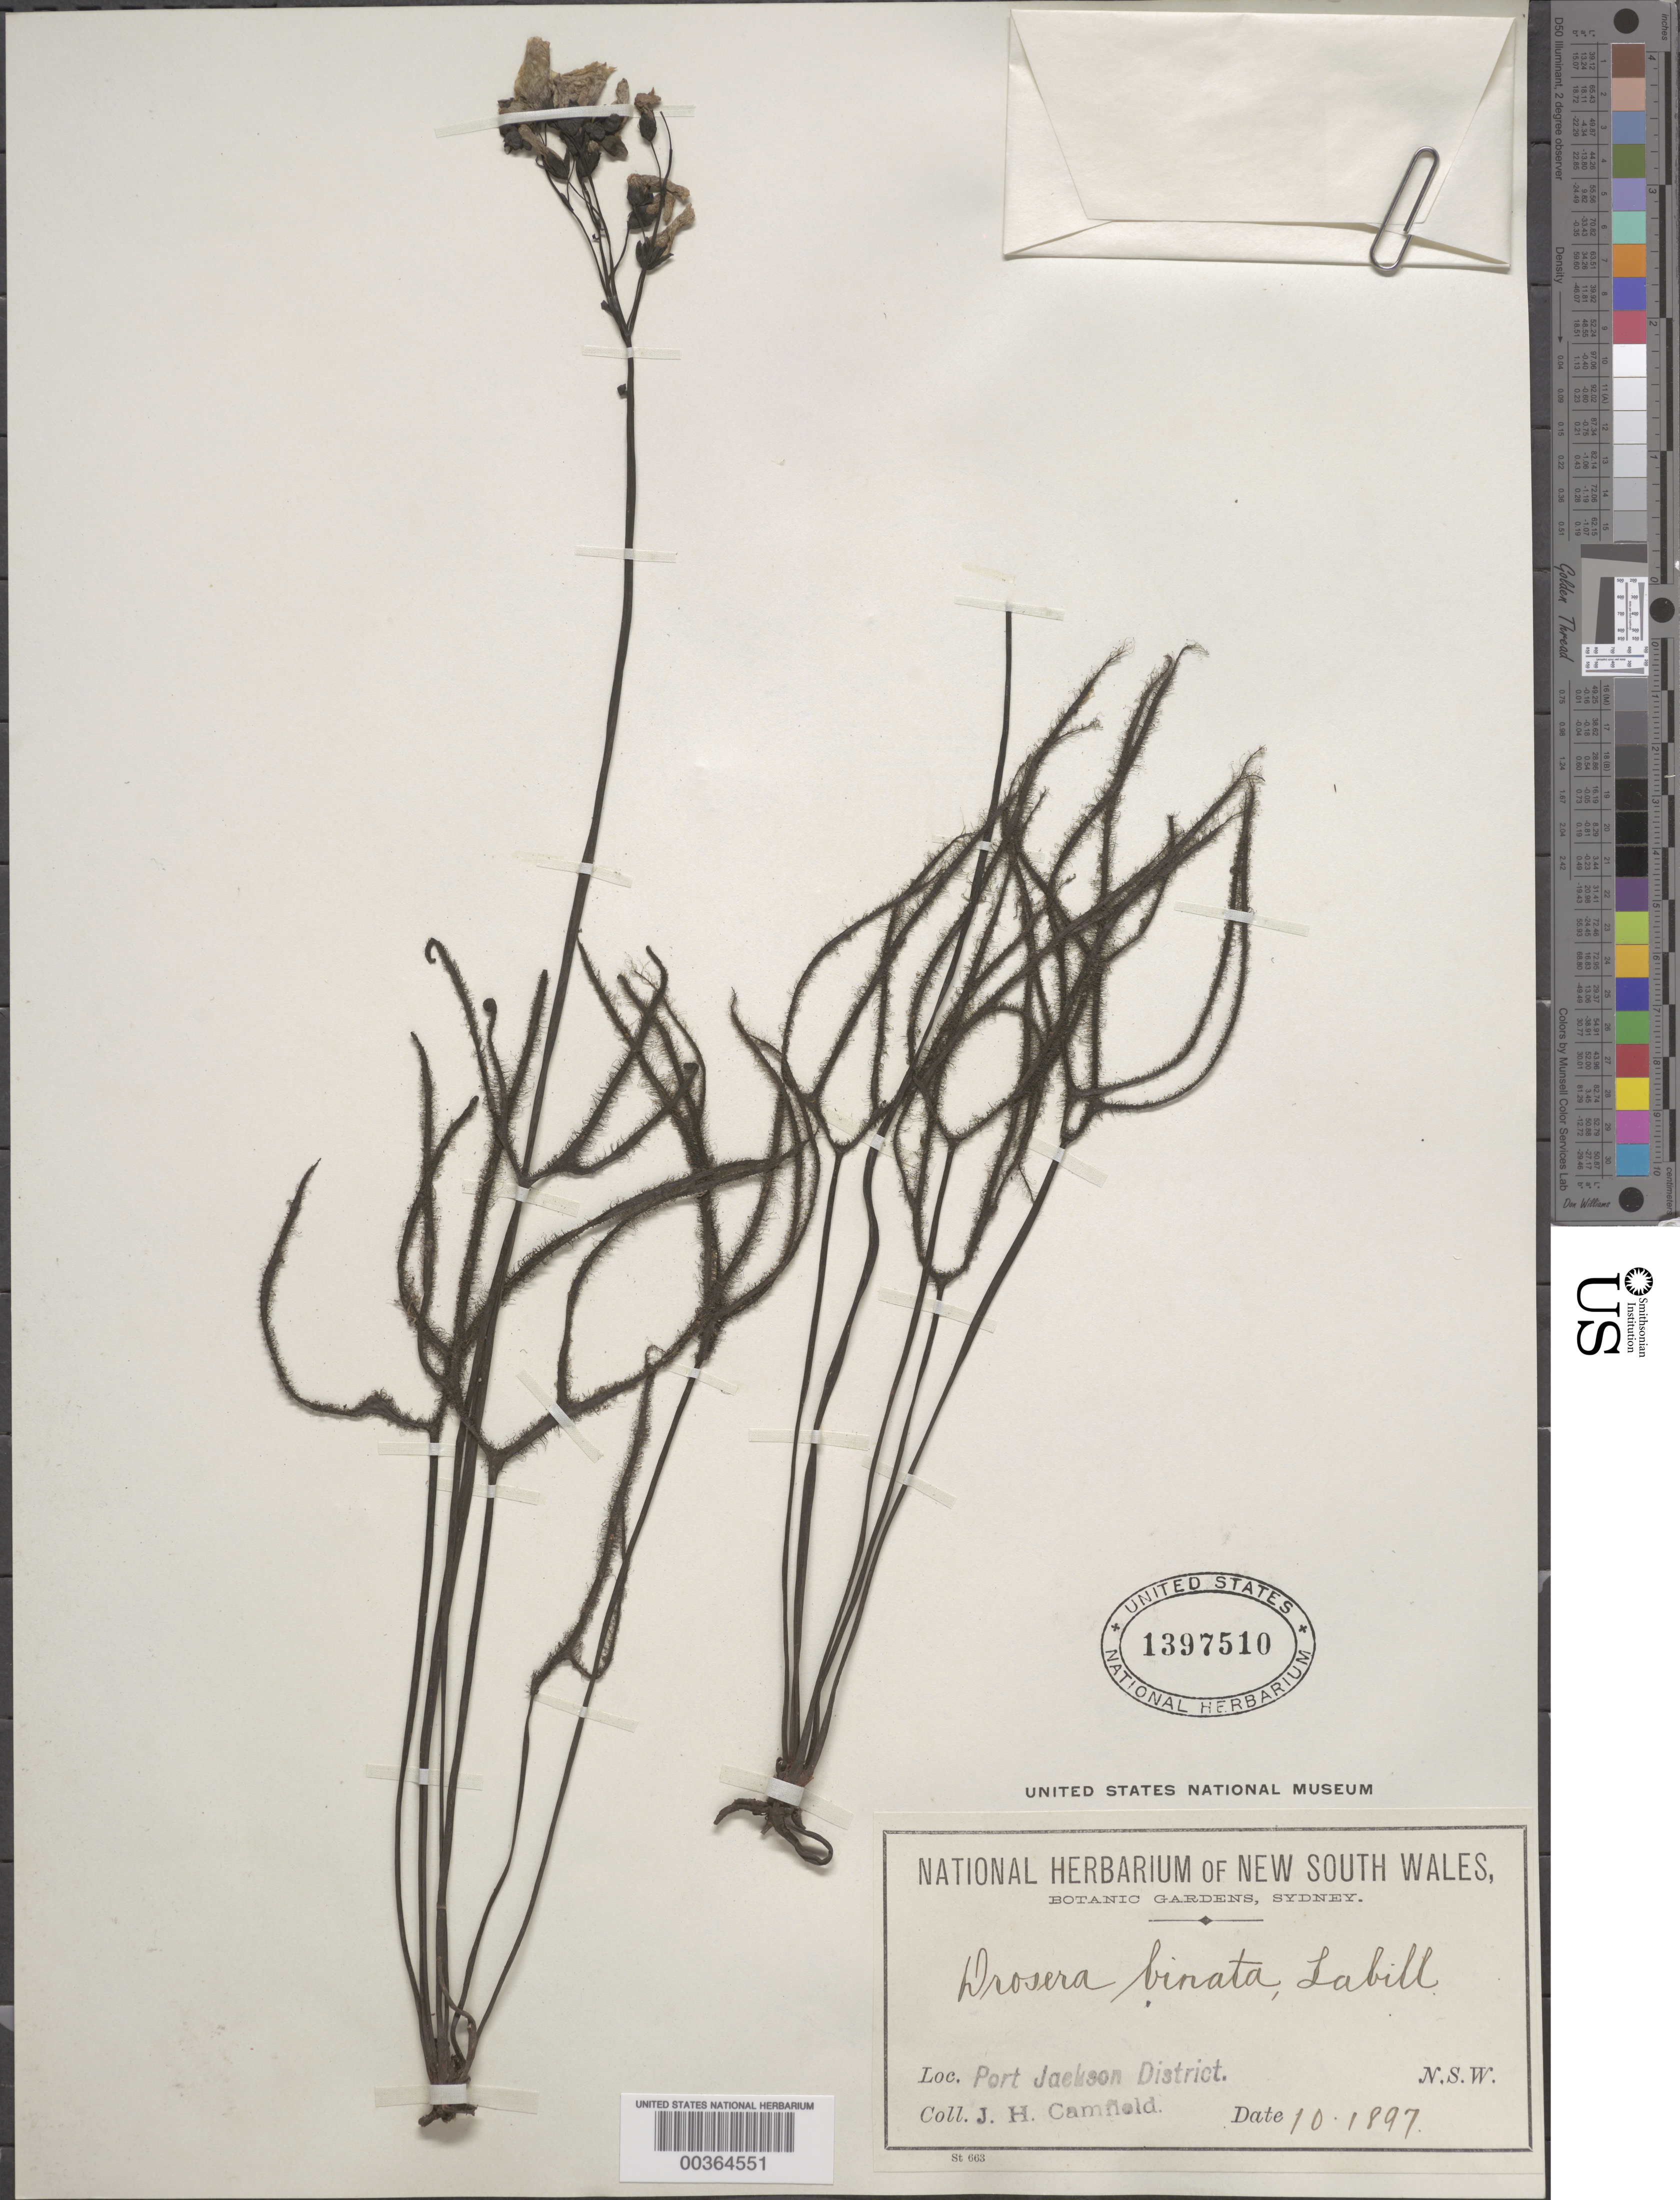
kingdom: Plantae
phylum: Tracheophyta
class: Magnoliopsida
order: Caryophyllales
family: Droseraceae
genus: Drosera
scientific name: Drosera binata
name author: Labill.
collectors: J. Camfield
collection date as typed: Oct 1897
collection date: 1897-10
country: Australia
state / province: New South Wales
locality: Port jackson district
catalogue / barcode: US 1397510